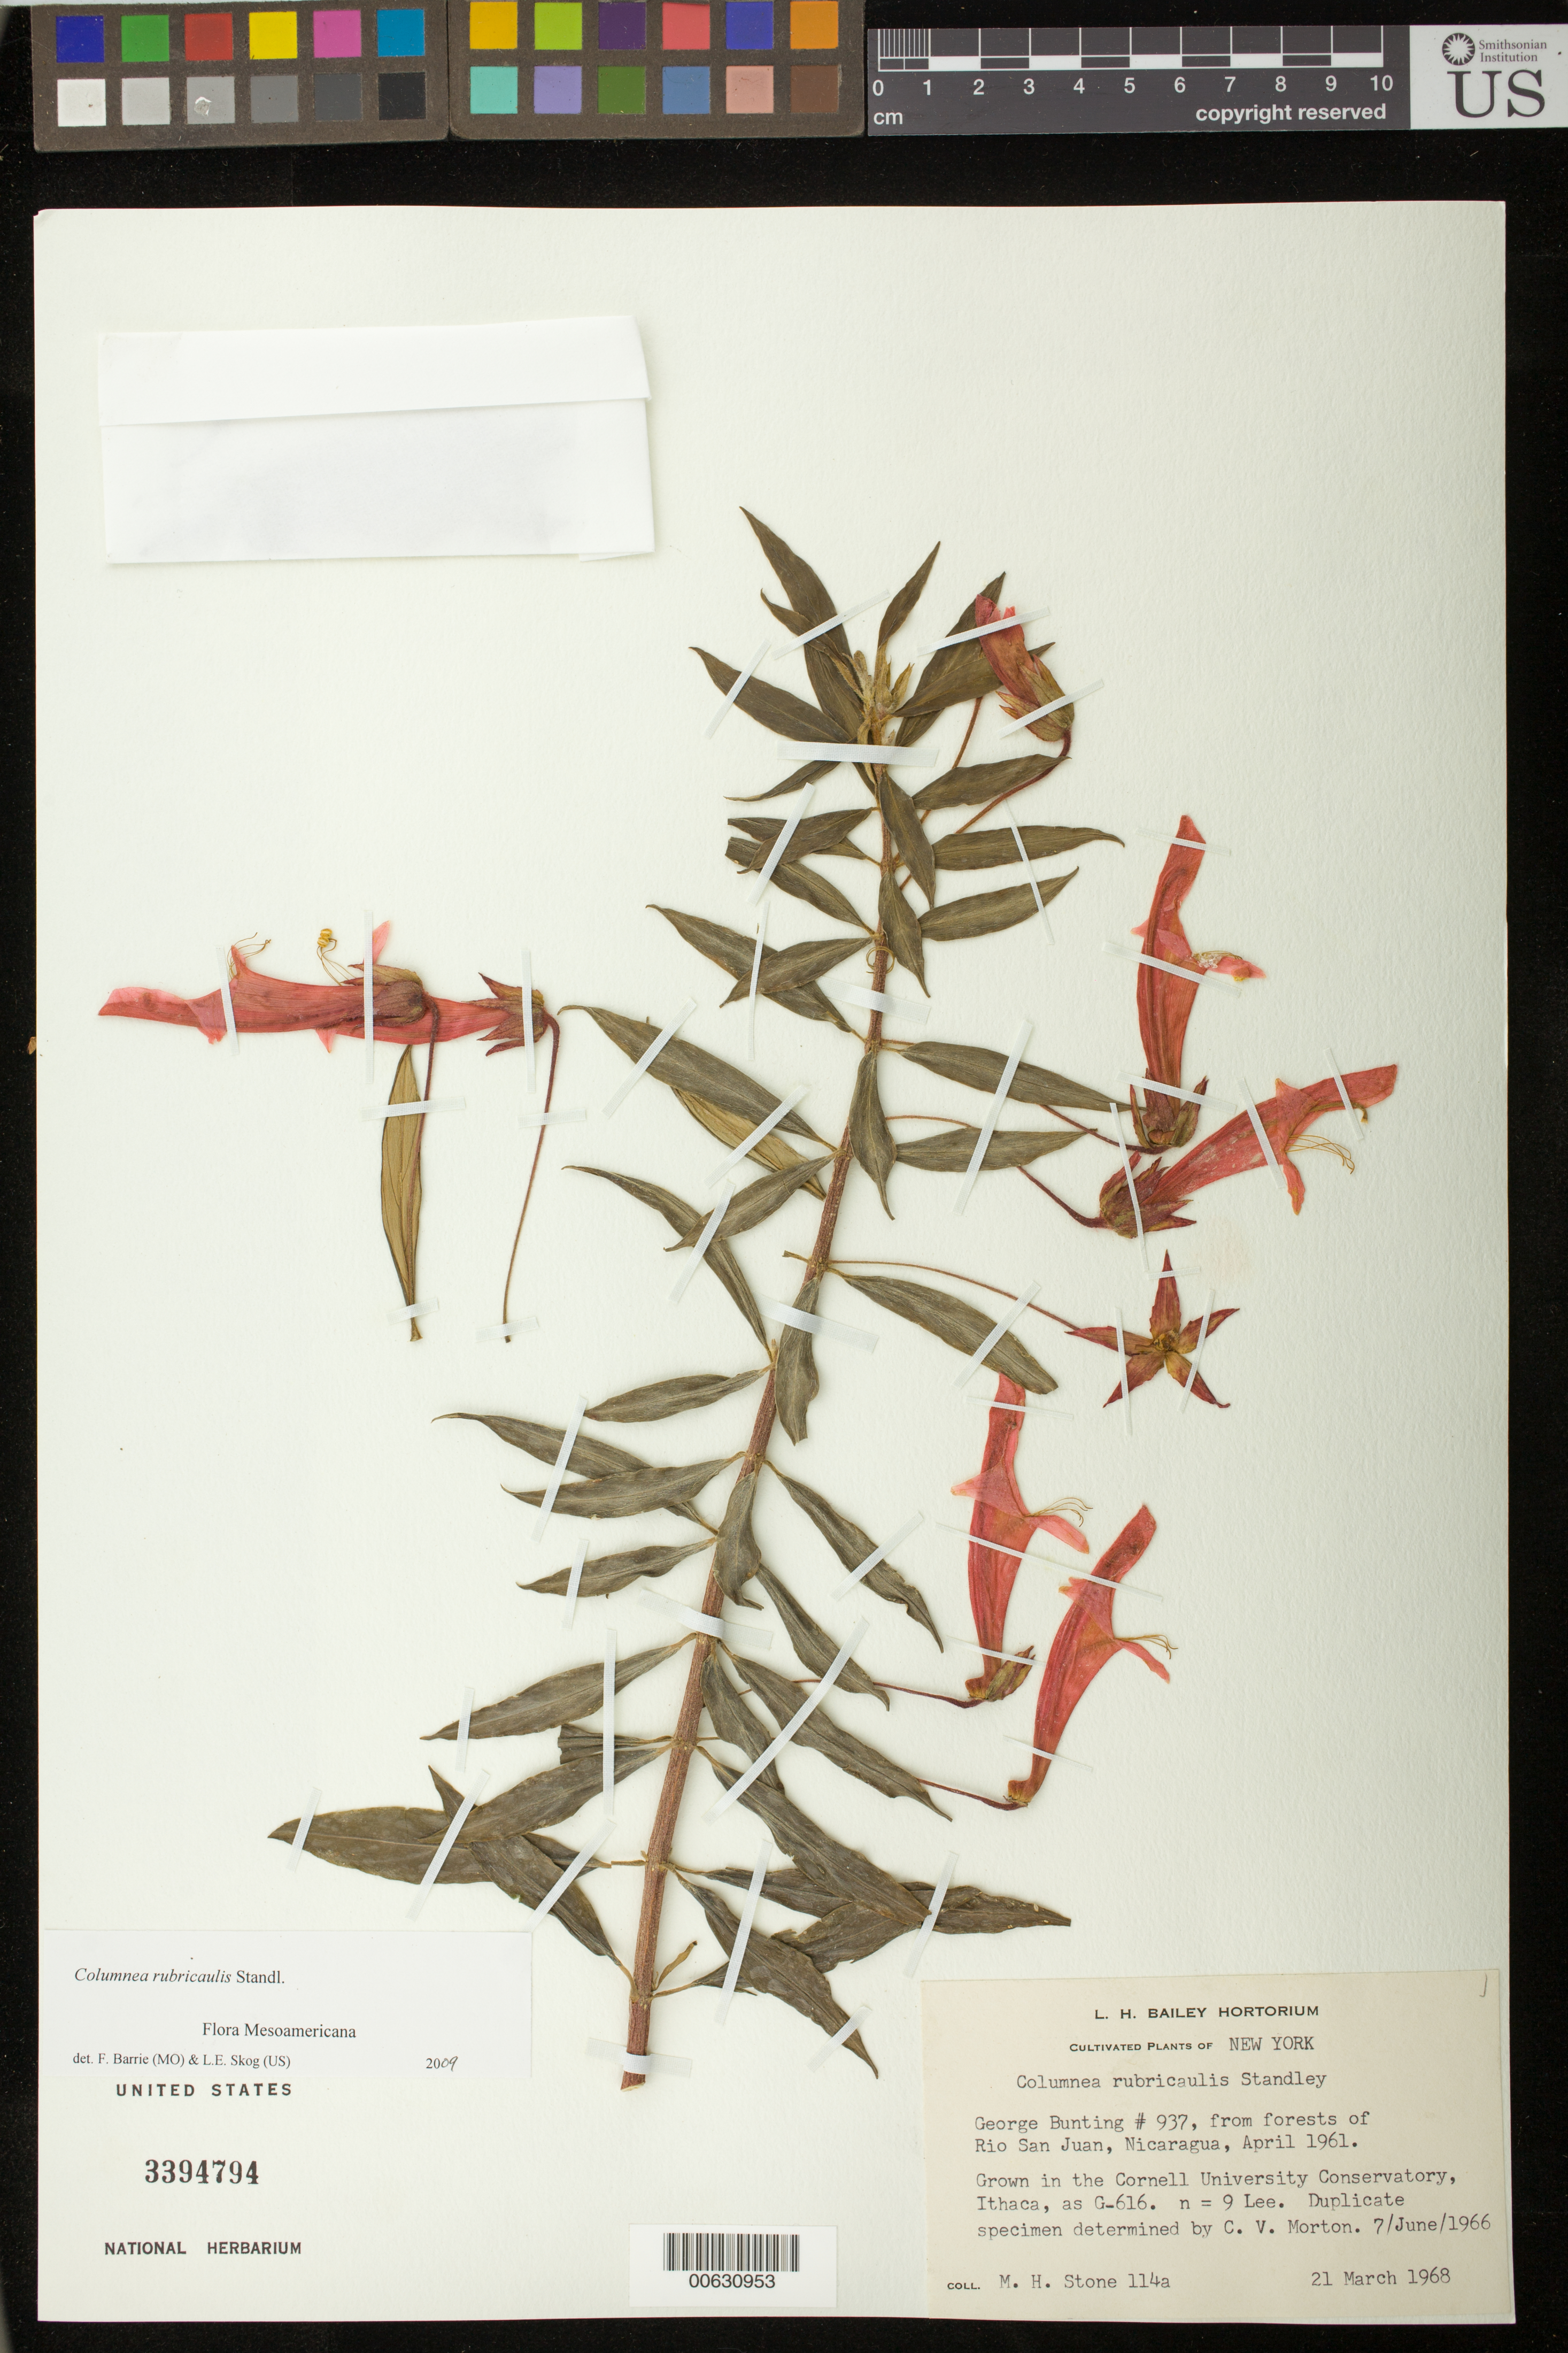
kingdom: Plantae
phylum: Tracheophyta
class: Magnoliopsida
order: Lamiales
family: Gesneriaceae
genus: Columnea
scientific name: Columnea rubricaulis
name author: Standl.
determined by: Skog, Laurence E.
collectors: M. Stone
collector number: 114 a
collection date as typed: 21 Mar 1968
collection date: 1968-03-21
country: Nicaragua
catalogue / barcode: US 3394794